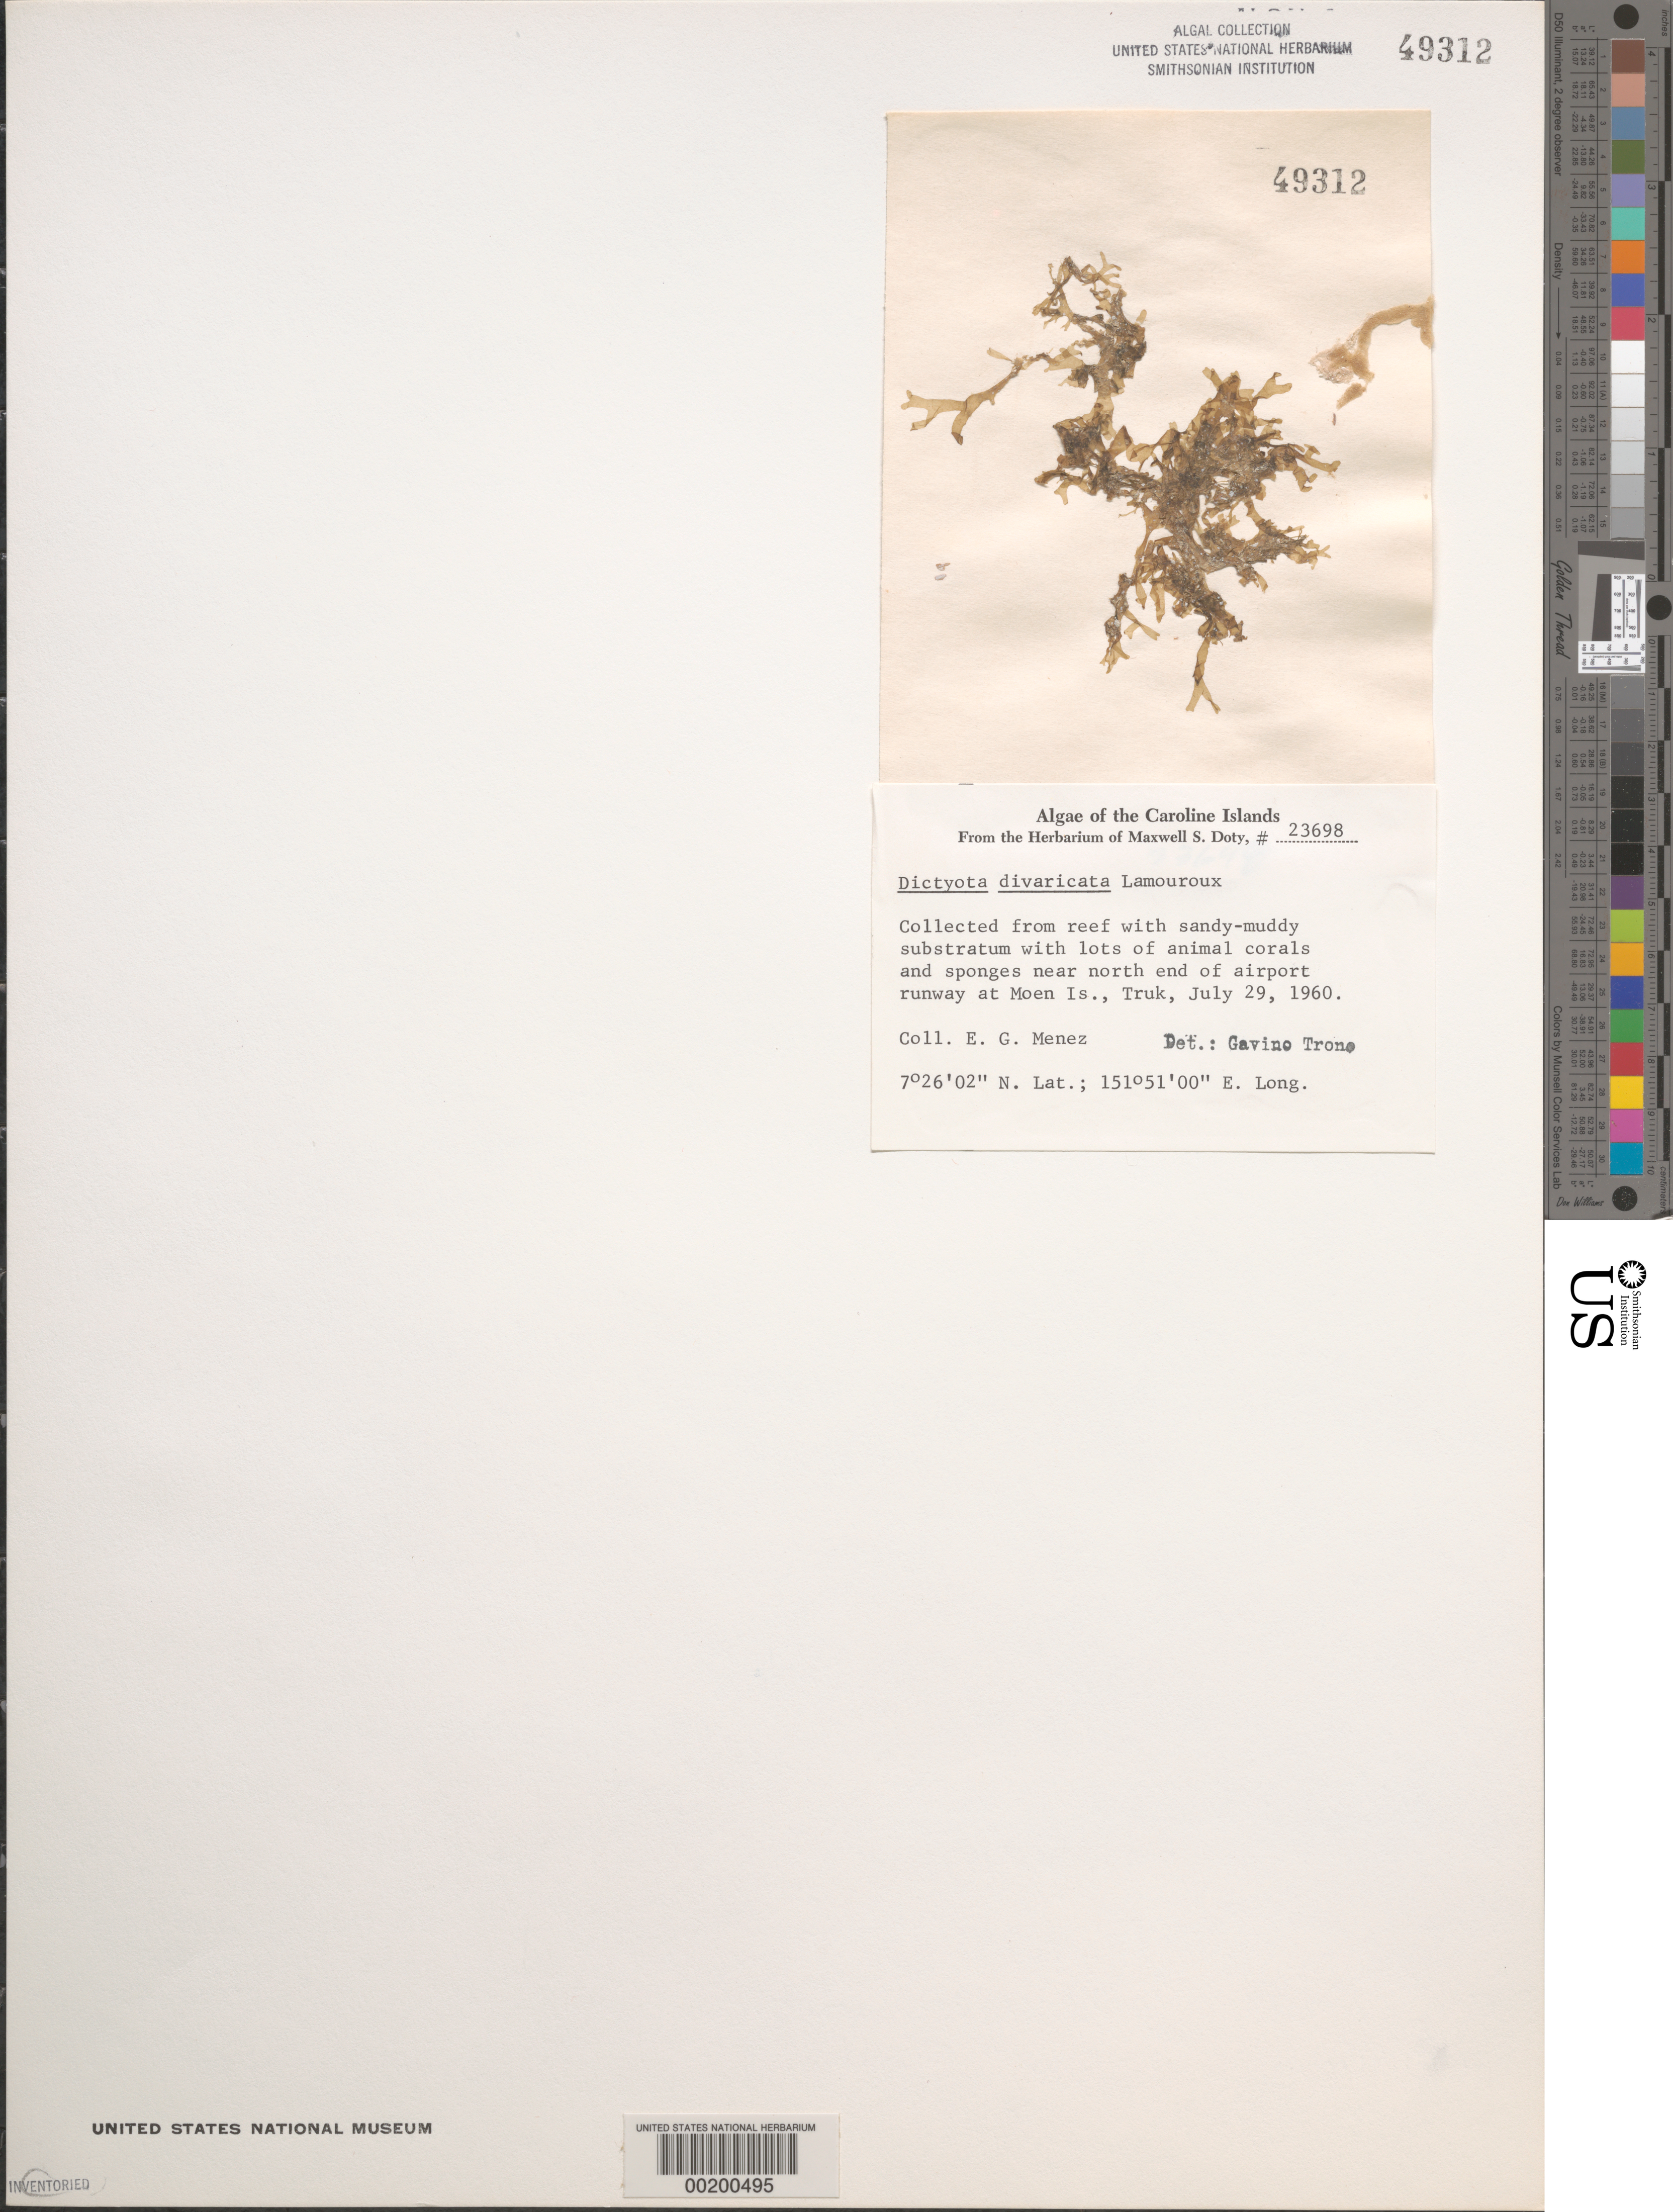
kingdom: Chromista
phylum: Ochrophyta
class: Phaeophyceae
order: Dictyotales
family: Dictyotaceae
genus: Dictyota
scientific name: Dictyota divaricata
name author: J.V.Lamouroux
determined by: Trono, Gavino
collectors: Meñez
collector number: MSD 23698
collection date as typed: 29 Jul 1960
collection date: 1960-07-29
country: Micronesia, Federated States of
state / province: Truk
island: Moen [Wono]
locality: Near north end of airport runway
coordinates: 7 26' 02" N, 151 51' 00" E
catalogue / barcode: US 49312